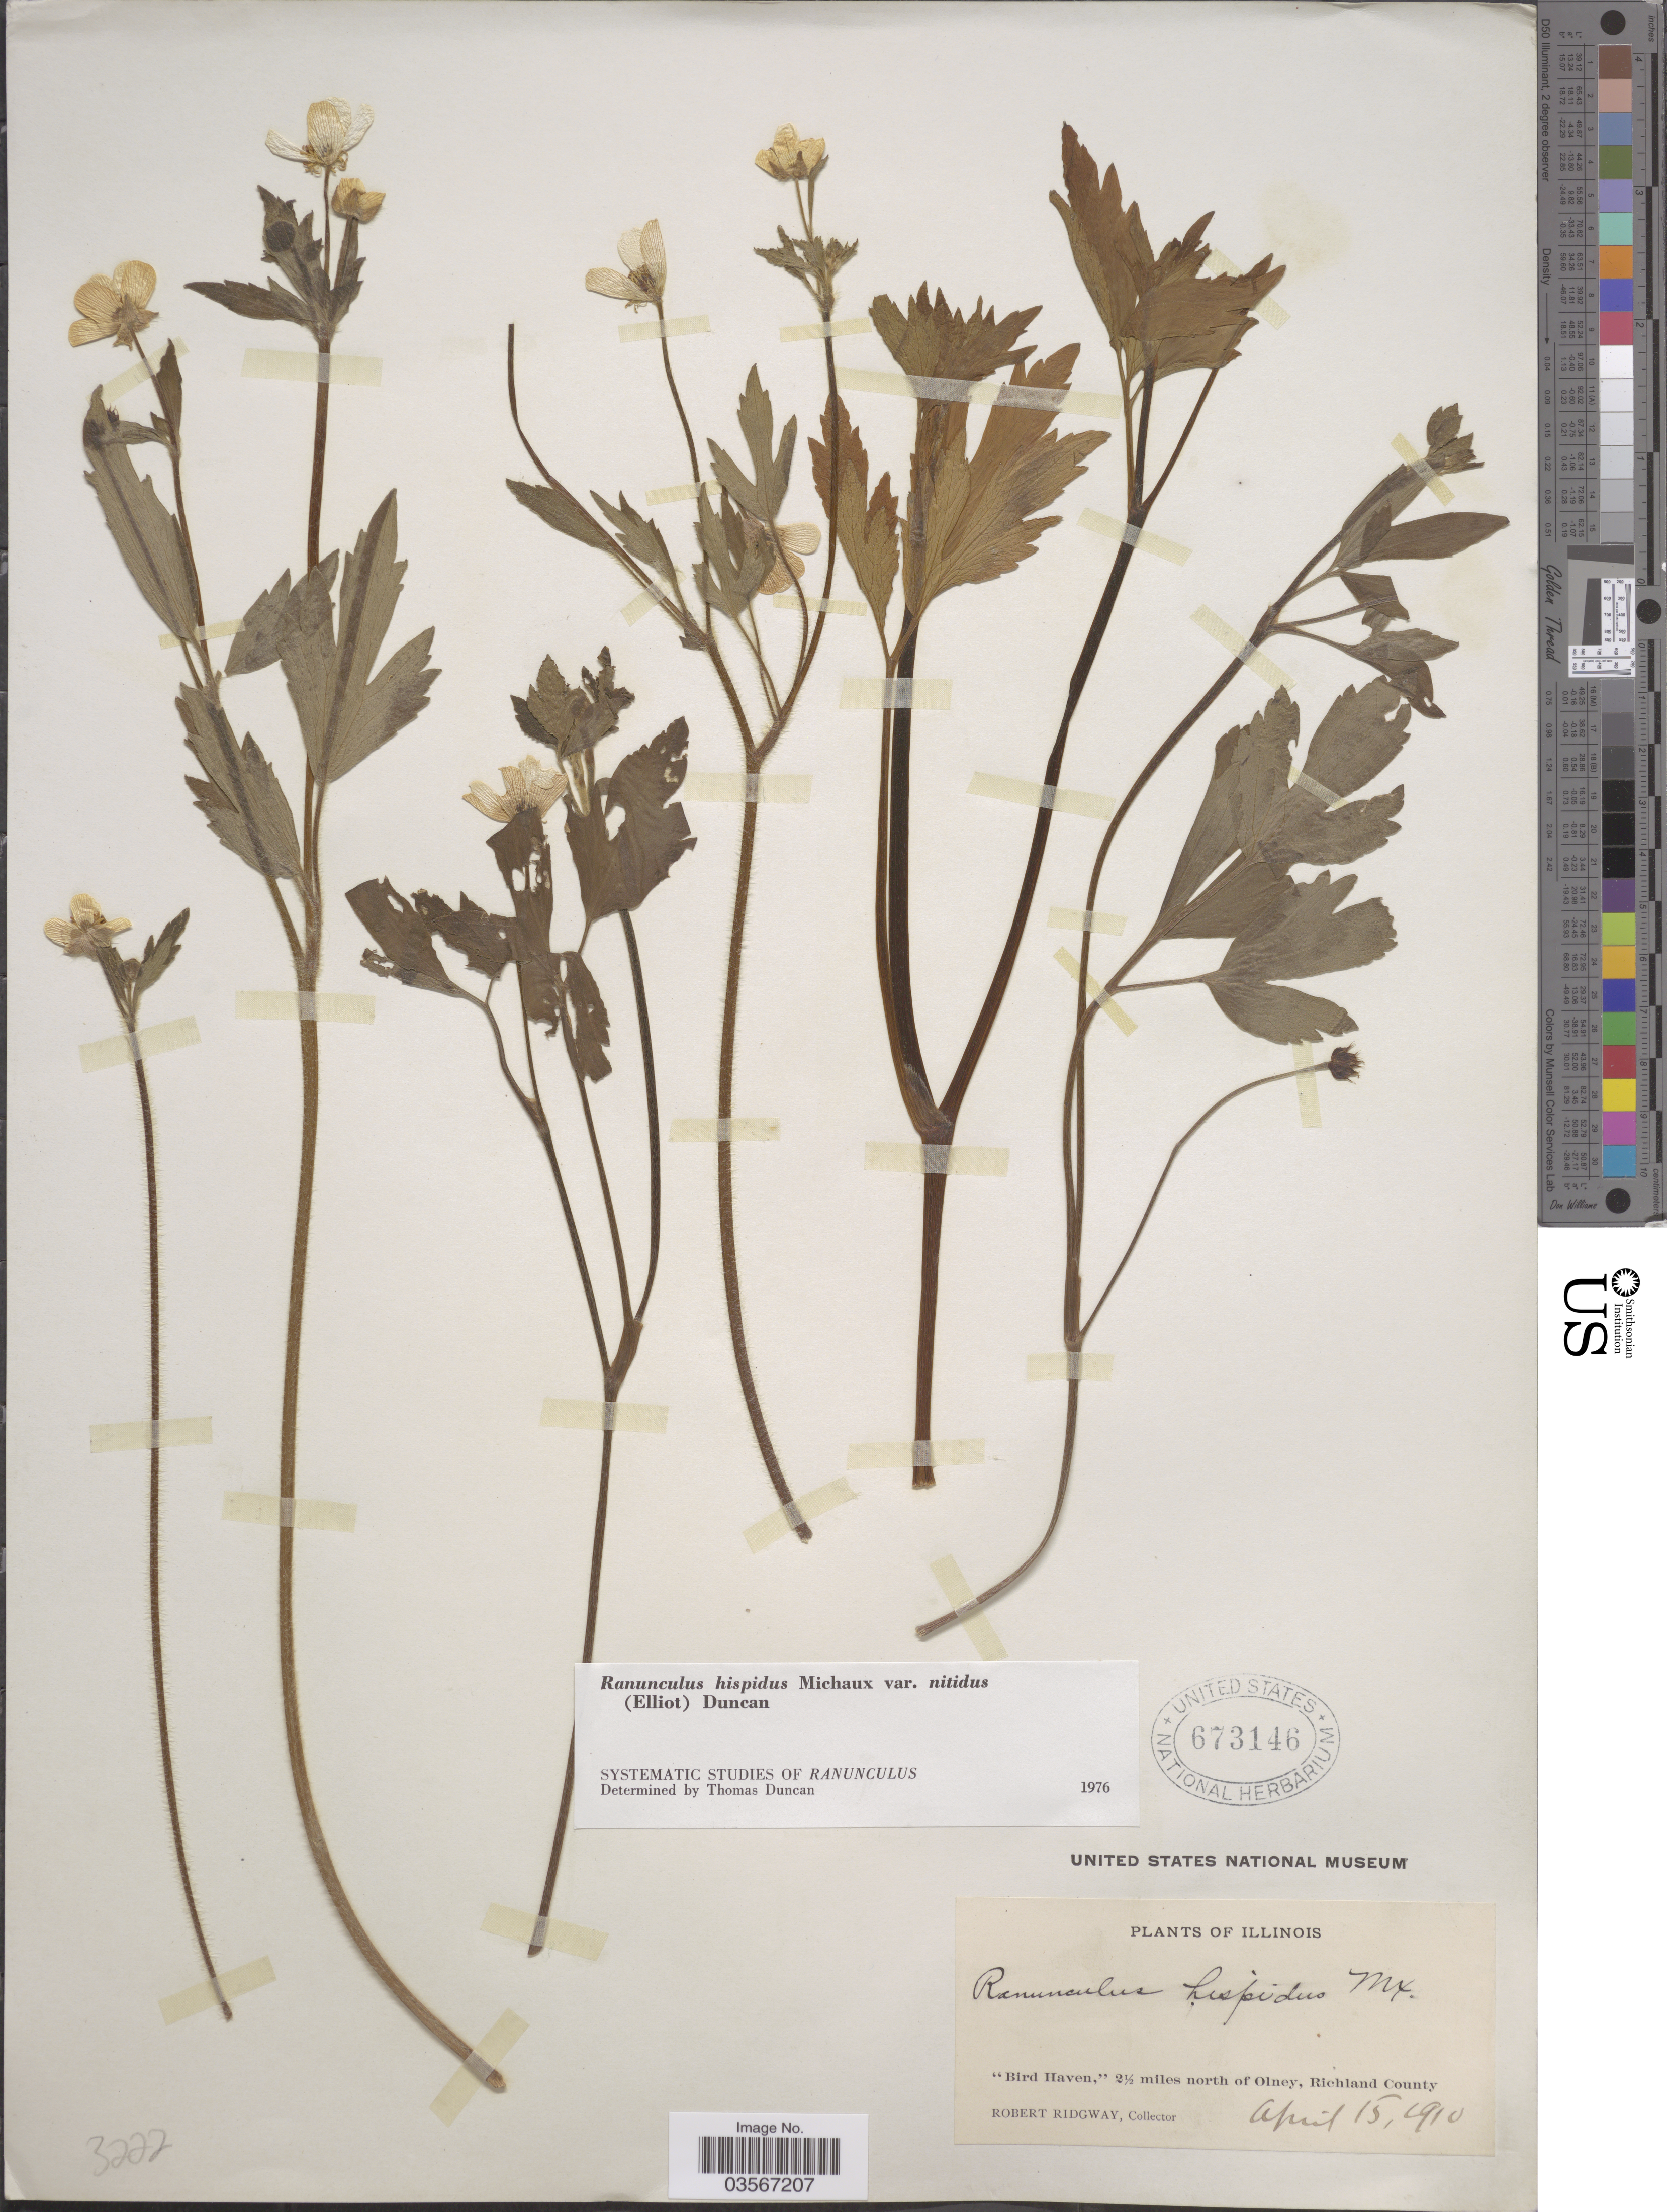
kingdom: Plantae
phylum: Tracheophyta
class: Magnoliopsida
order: Ranunculales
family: Ranunculaceae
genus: Ranunculus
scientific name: Ranunculus hispidus var. nitidus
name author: (Chapm.) T. Duncan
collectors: R. Ridgway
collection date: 1910-04-15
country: United States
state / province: Illinois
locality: "Bird Haven," 2½ miles north of Olney, Richland County.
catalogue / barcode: US 673146